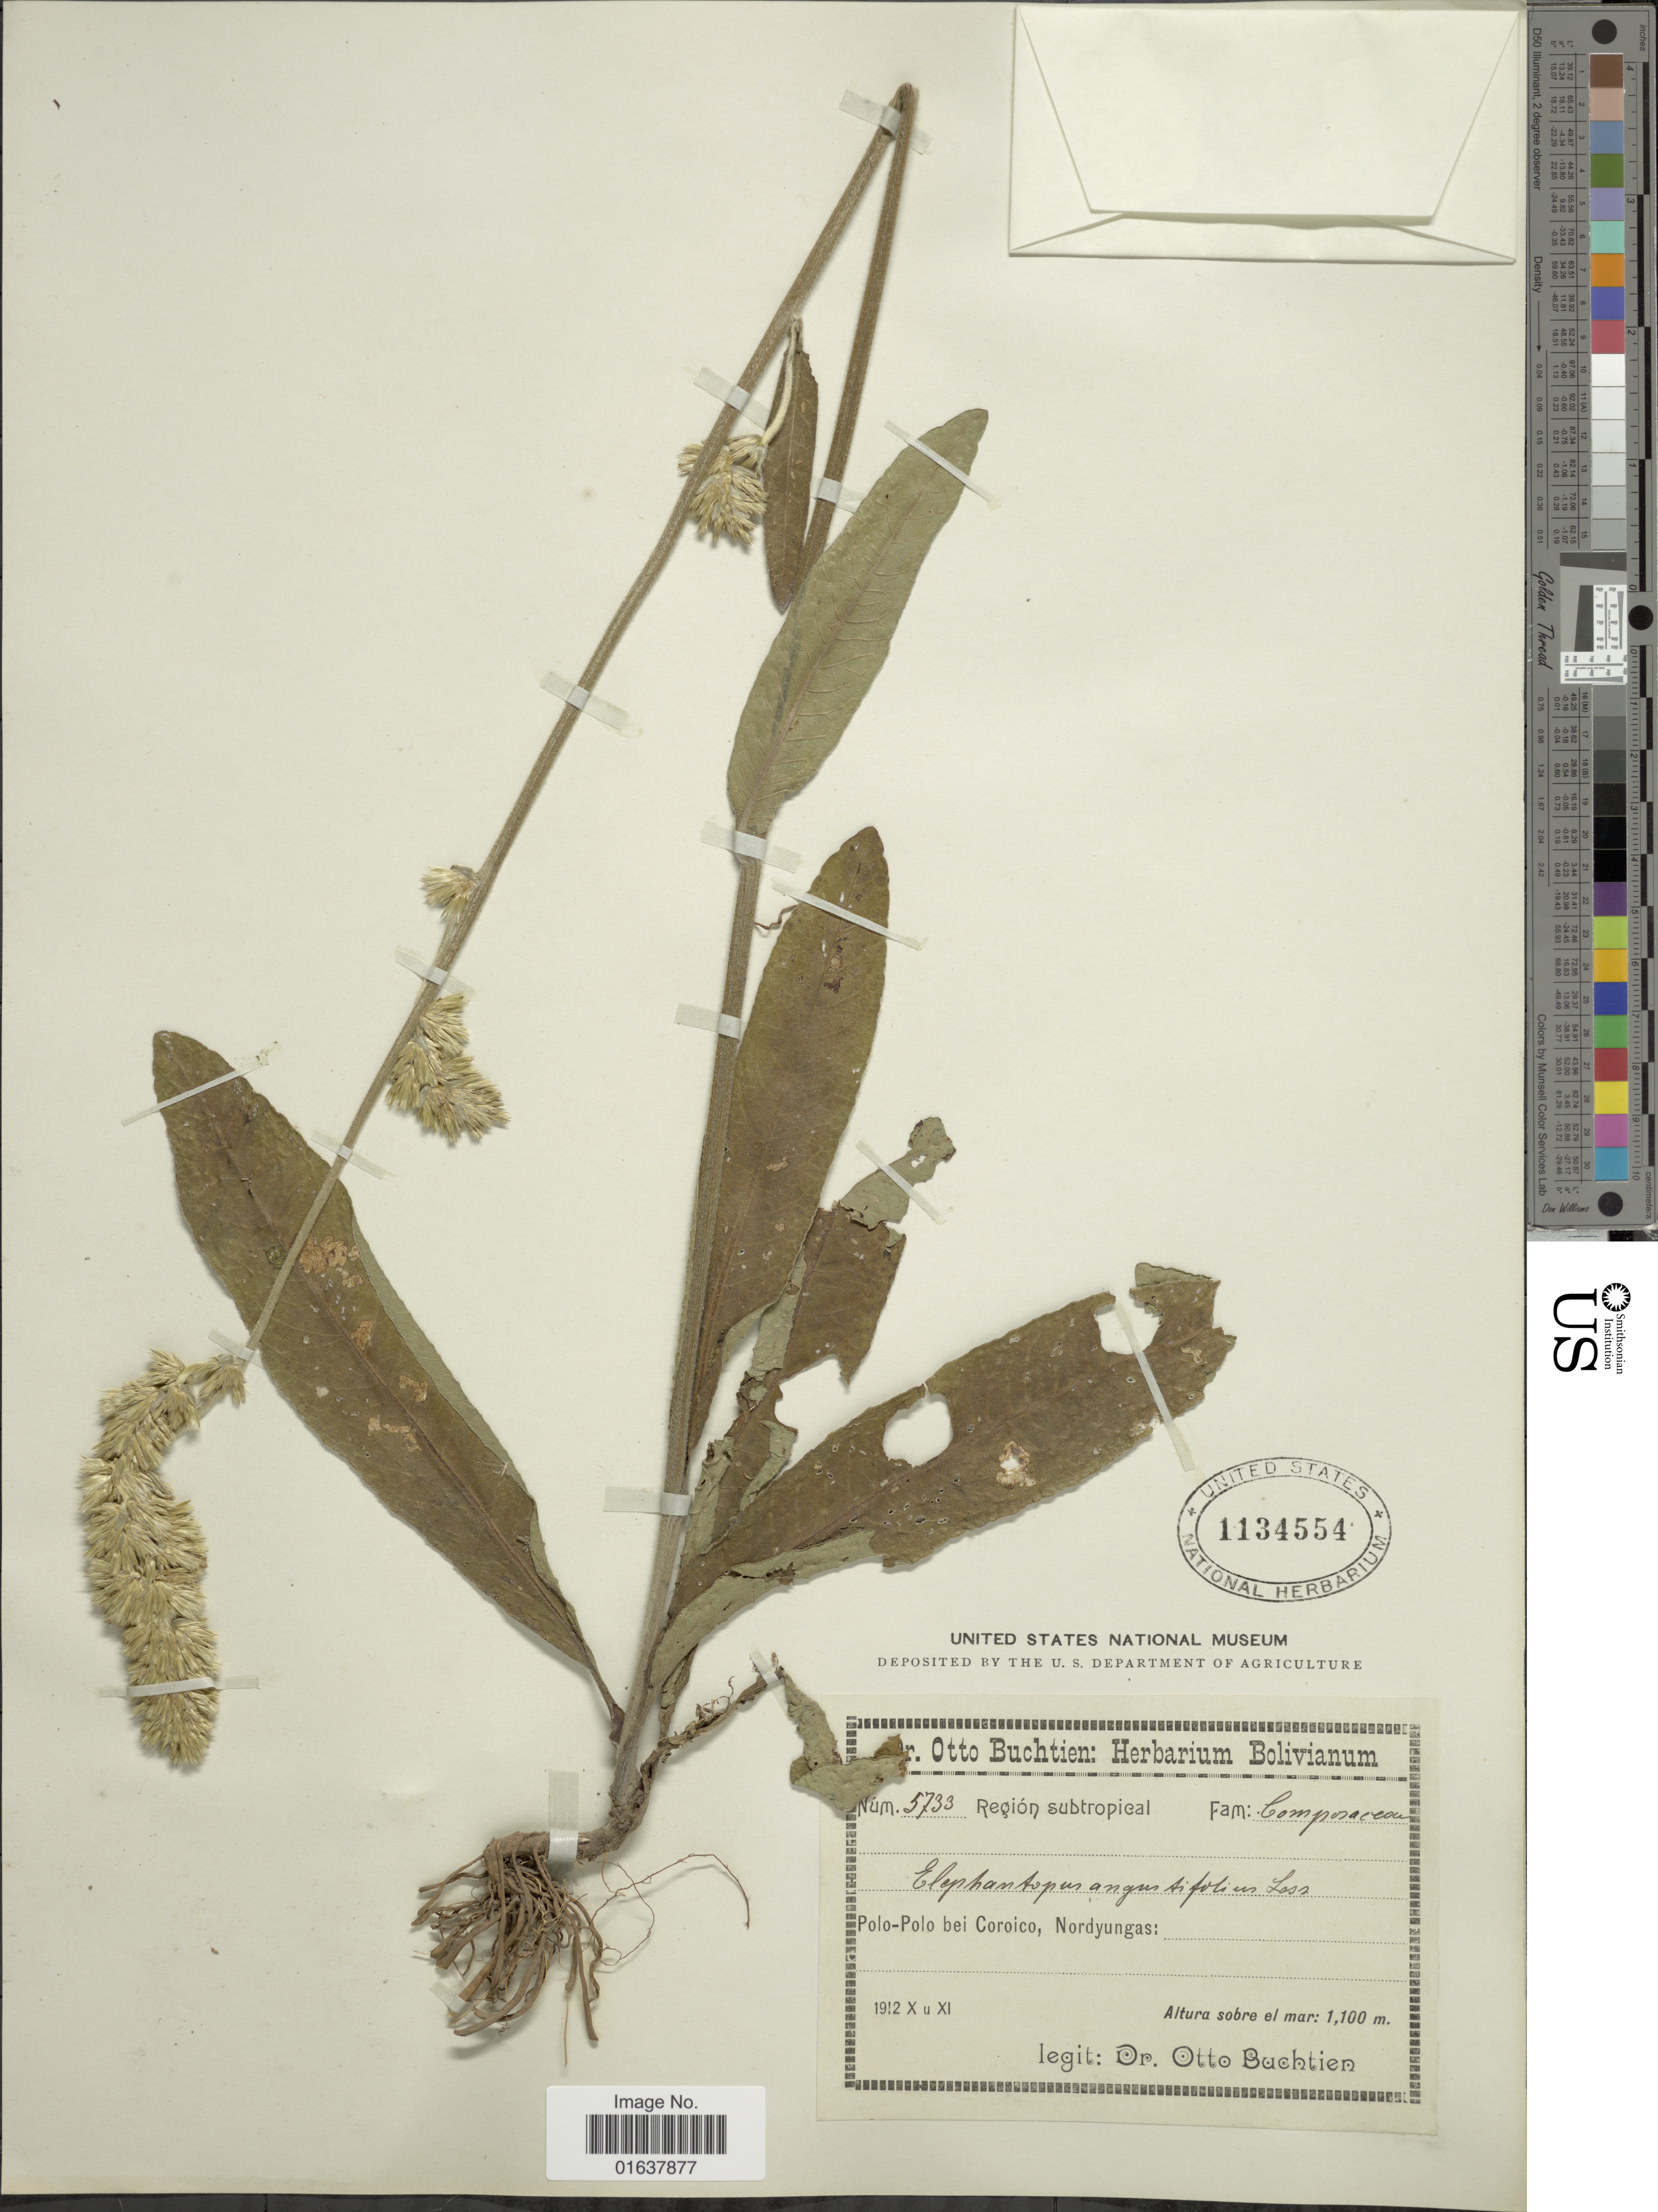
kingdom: Plantae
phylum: Tracheophyta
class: Magnoliopsida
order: Asterales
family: Asteraceae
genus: Orthopappus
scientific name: Orthopappus angustifolius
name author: (Sw.) Gleason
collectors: O. Buchtien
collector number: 5733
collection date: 1912-10/1912-11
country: Bolivia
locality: Polo-Polo bei Corioco, Nordyungas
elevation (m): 1100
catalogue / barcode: US 1134554